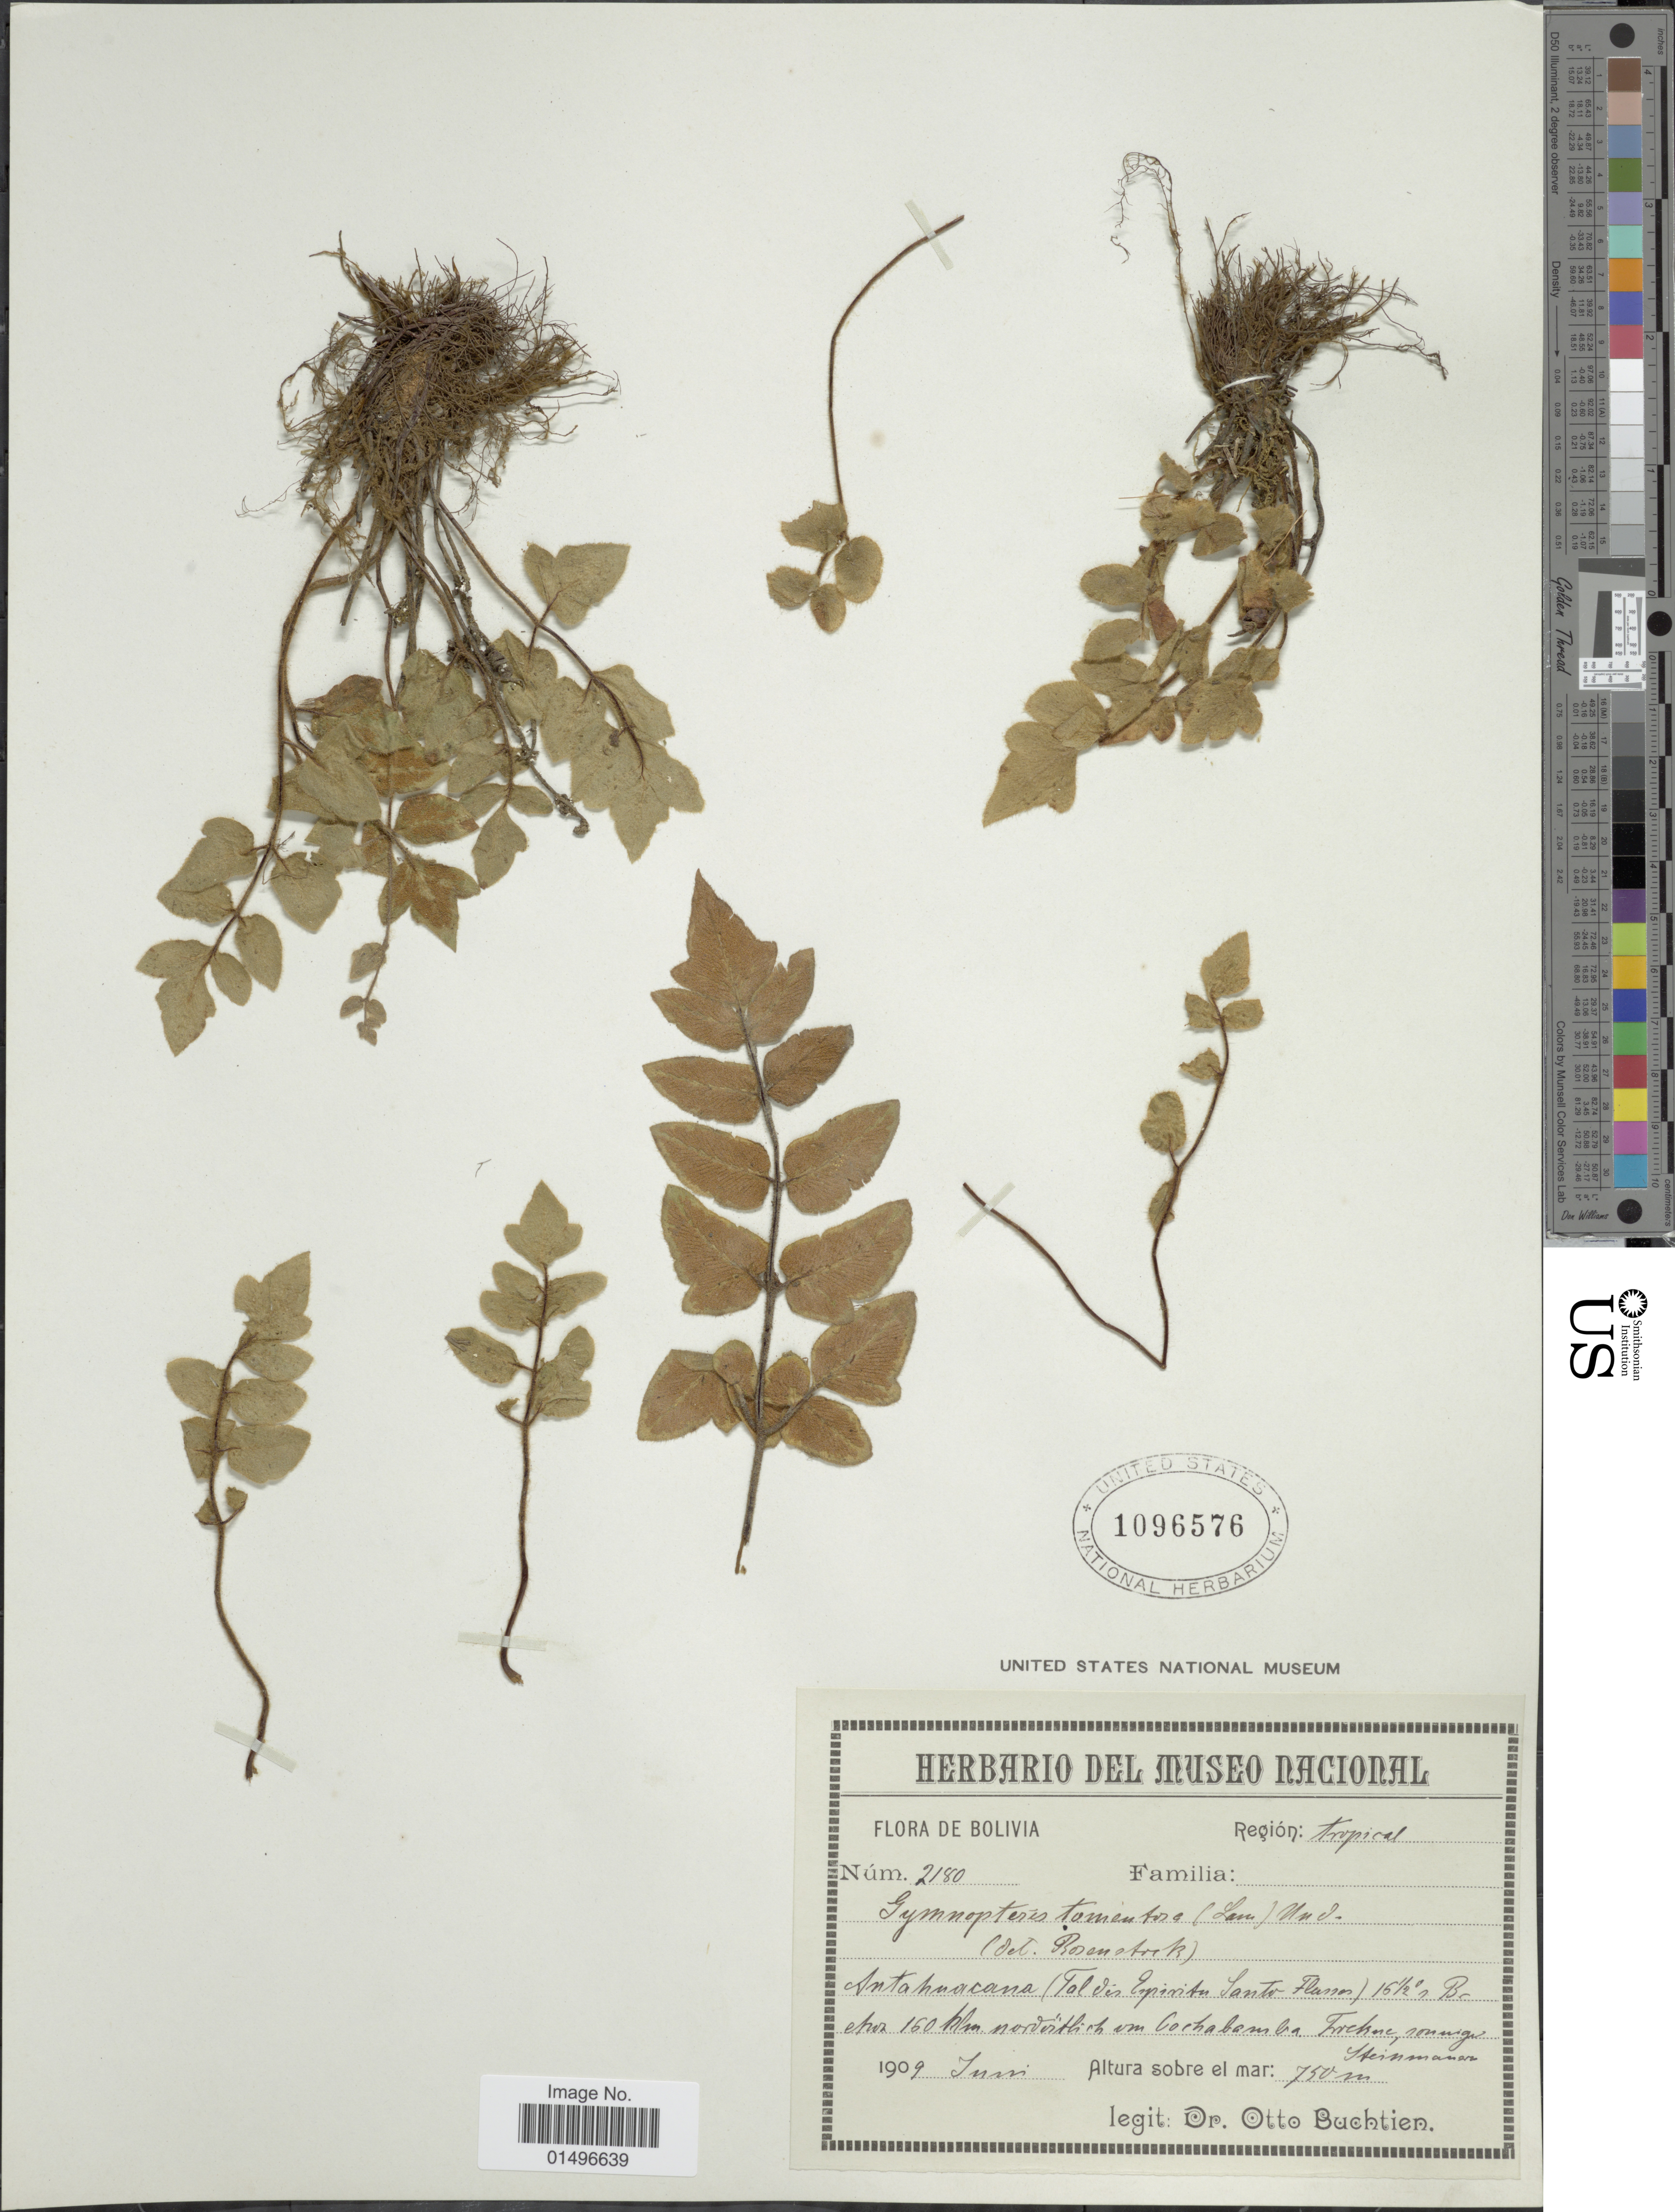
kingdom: Plantae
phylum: Tracheophyta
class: Polypodiopsida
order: Polypodiales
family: Pteridaceae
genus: Hemionitis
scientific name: Hemionitis tomentosa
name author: (Lam.) Raddi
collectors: O. Buchtien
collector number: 2180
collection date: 1909-06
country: Bolivia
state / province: Cochabamba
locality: Antahuacana (Espíritu Santo River) 150 km N from Cochabamba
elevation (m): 750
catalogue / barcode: US 1096576